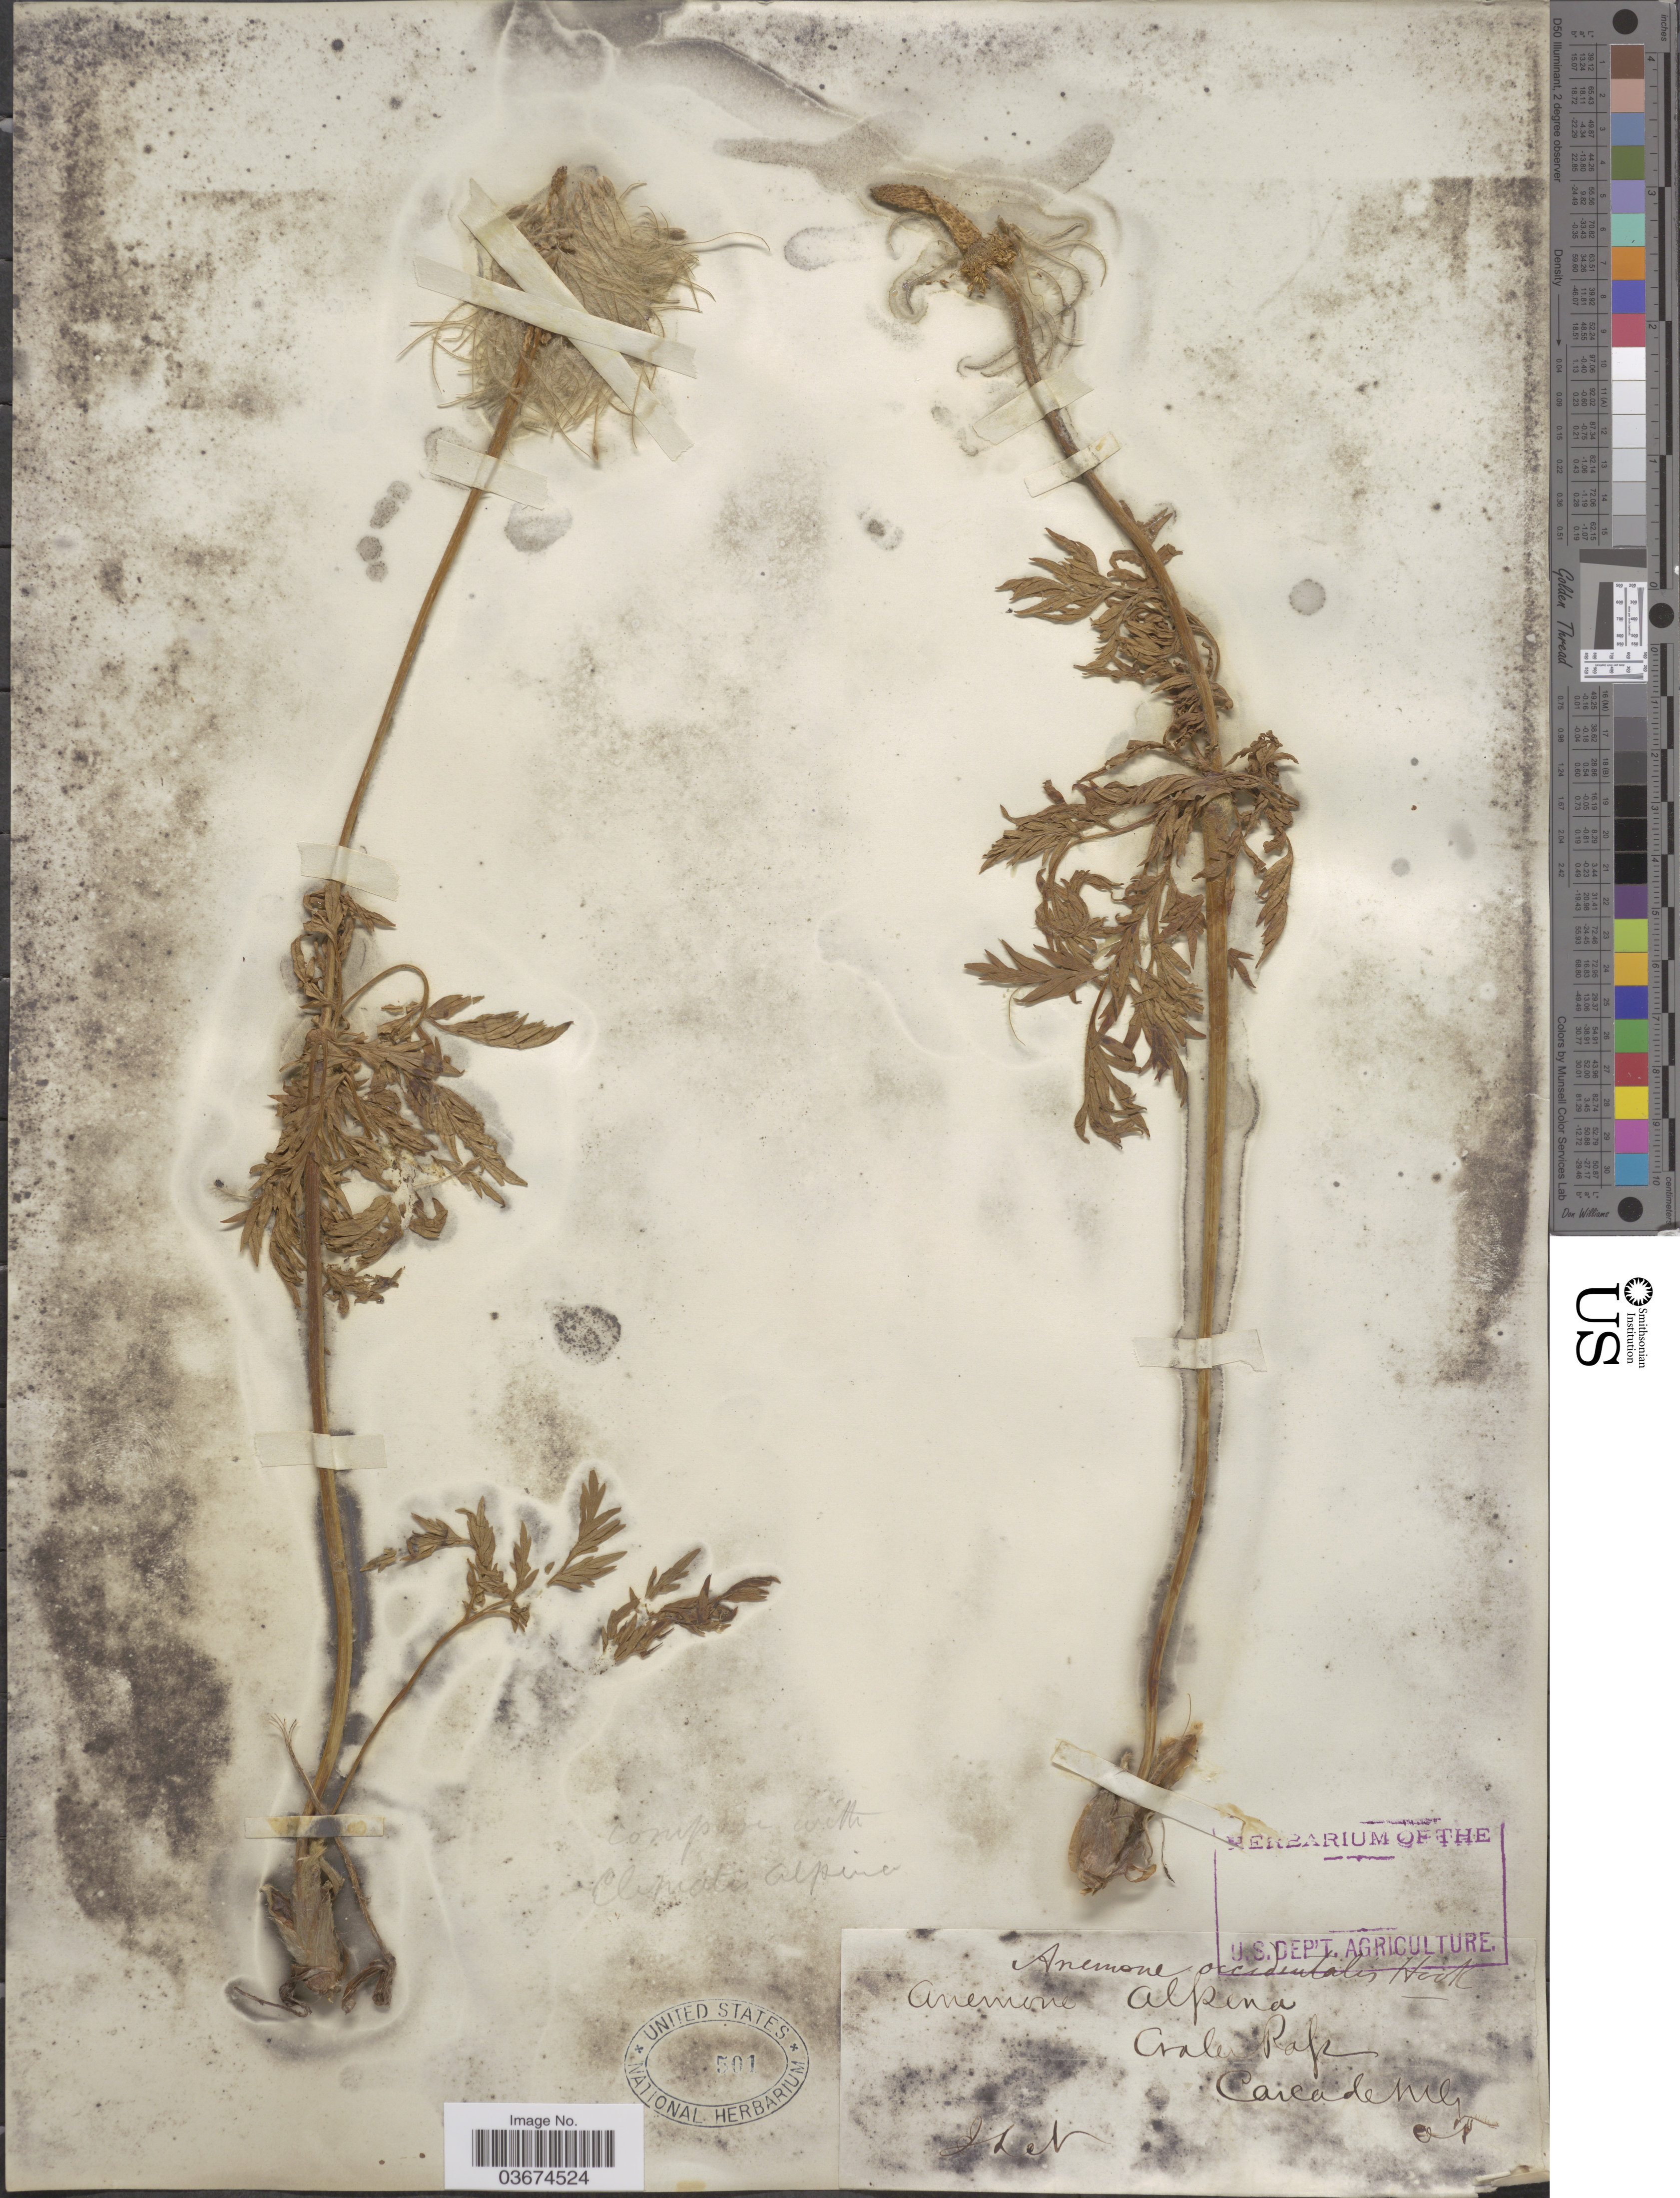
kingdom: Plantae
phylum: Tracheophyta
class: Magnoliopsida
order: Ranunculales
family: Ranunculaceae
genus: Pulsatilla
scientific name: Pulsatilla occidentalis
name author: (S. Watson) Freyn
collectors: J. S. Newberry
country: United States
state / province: Oregon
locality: Crater Pass, Cascade Mts.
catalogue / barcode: US 501